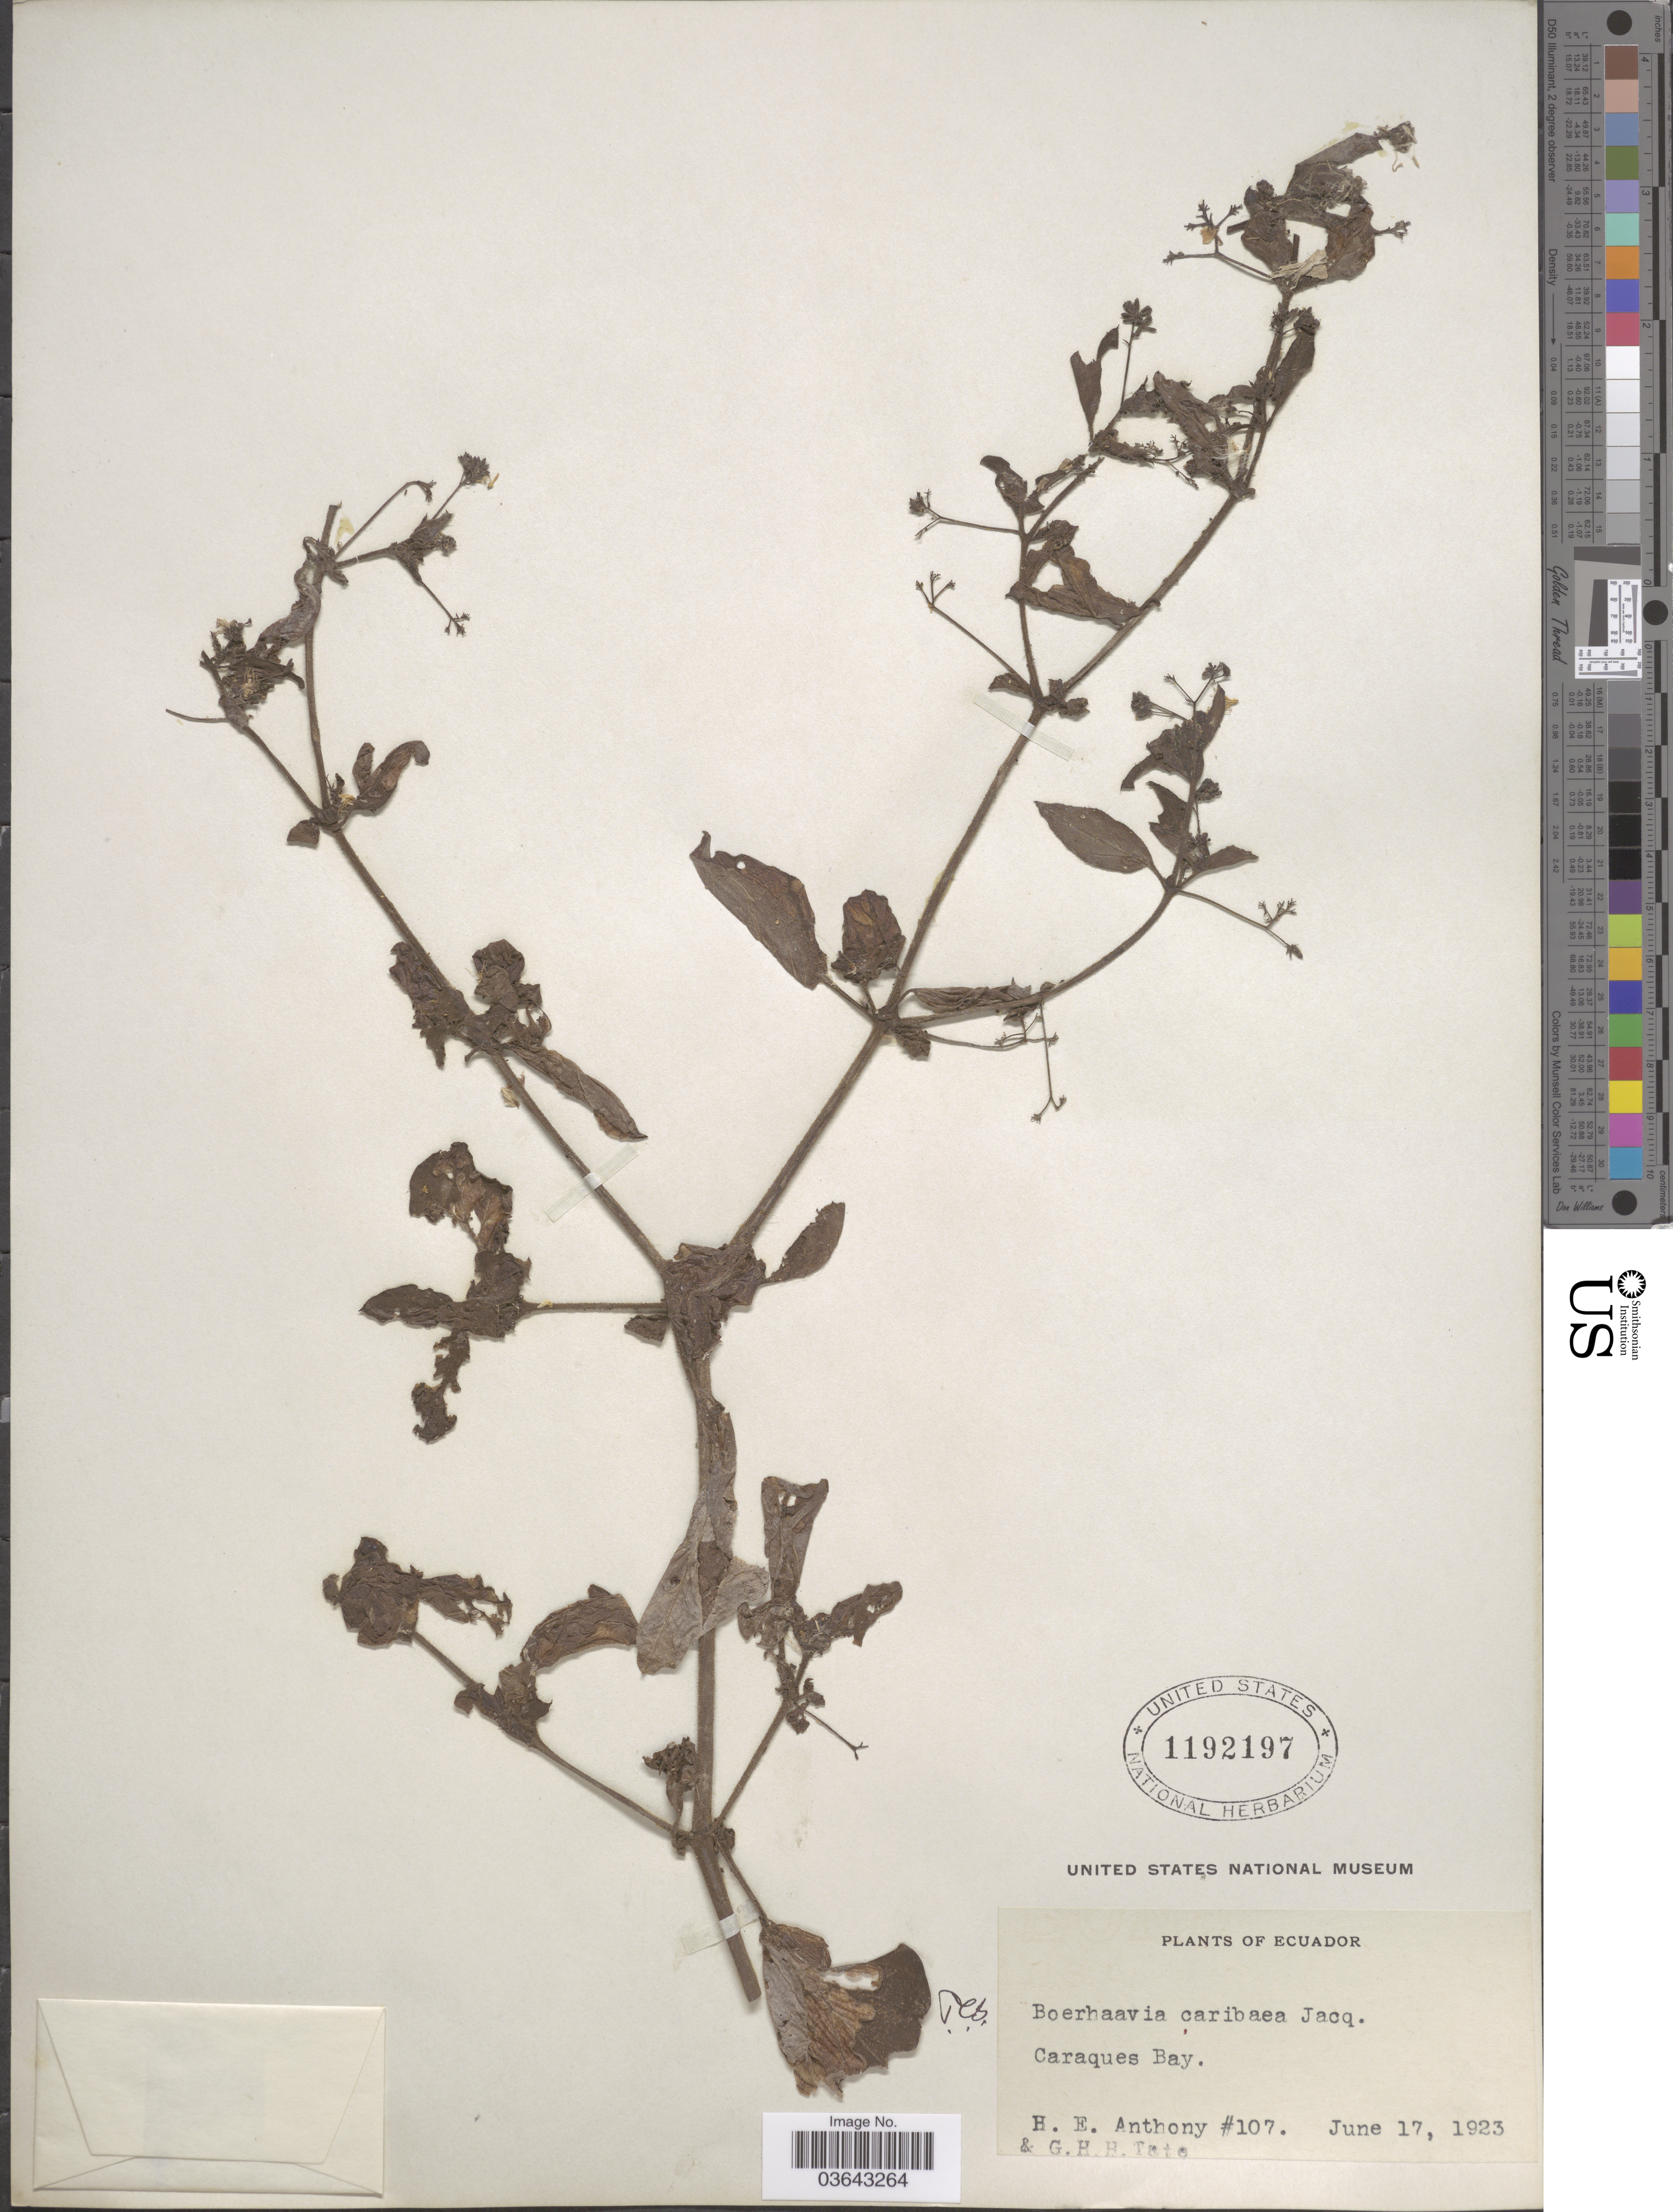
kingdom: Plantae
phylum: Tracheophyta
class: Magnoliopsida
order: Caryophyllales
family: Nyctaginaceae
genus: Boerhavia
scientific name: Boerhavia diffusa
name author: L.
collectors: H. E. Anthony & G. H. H.Tate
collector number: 107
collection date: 1923-06-17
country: Ecuador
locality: Caraques Bay.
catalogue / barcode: US 1192197